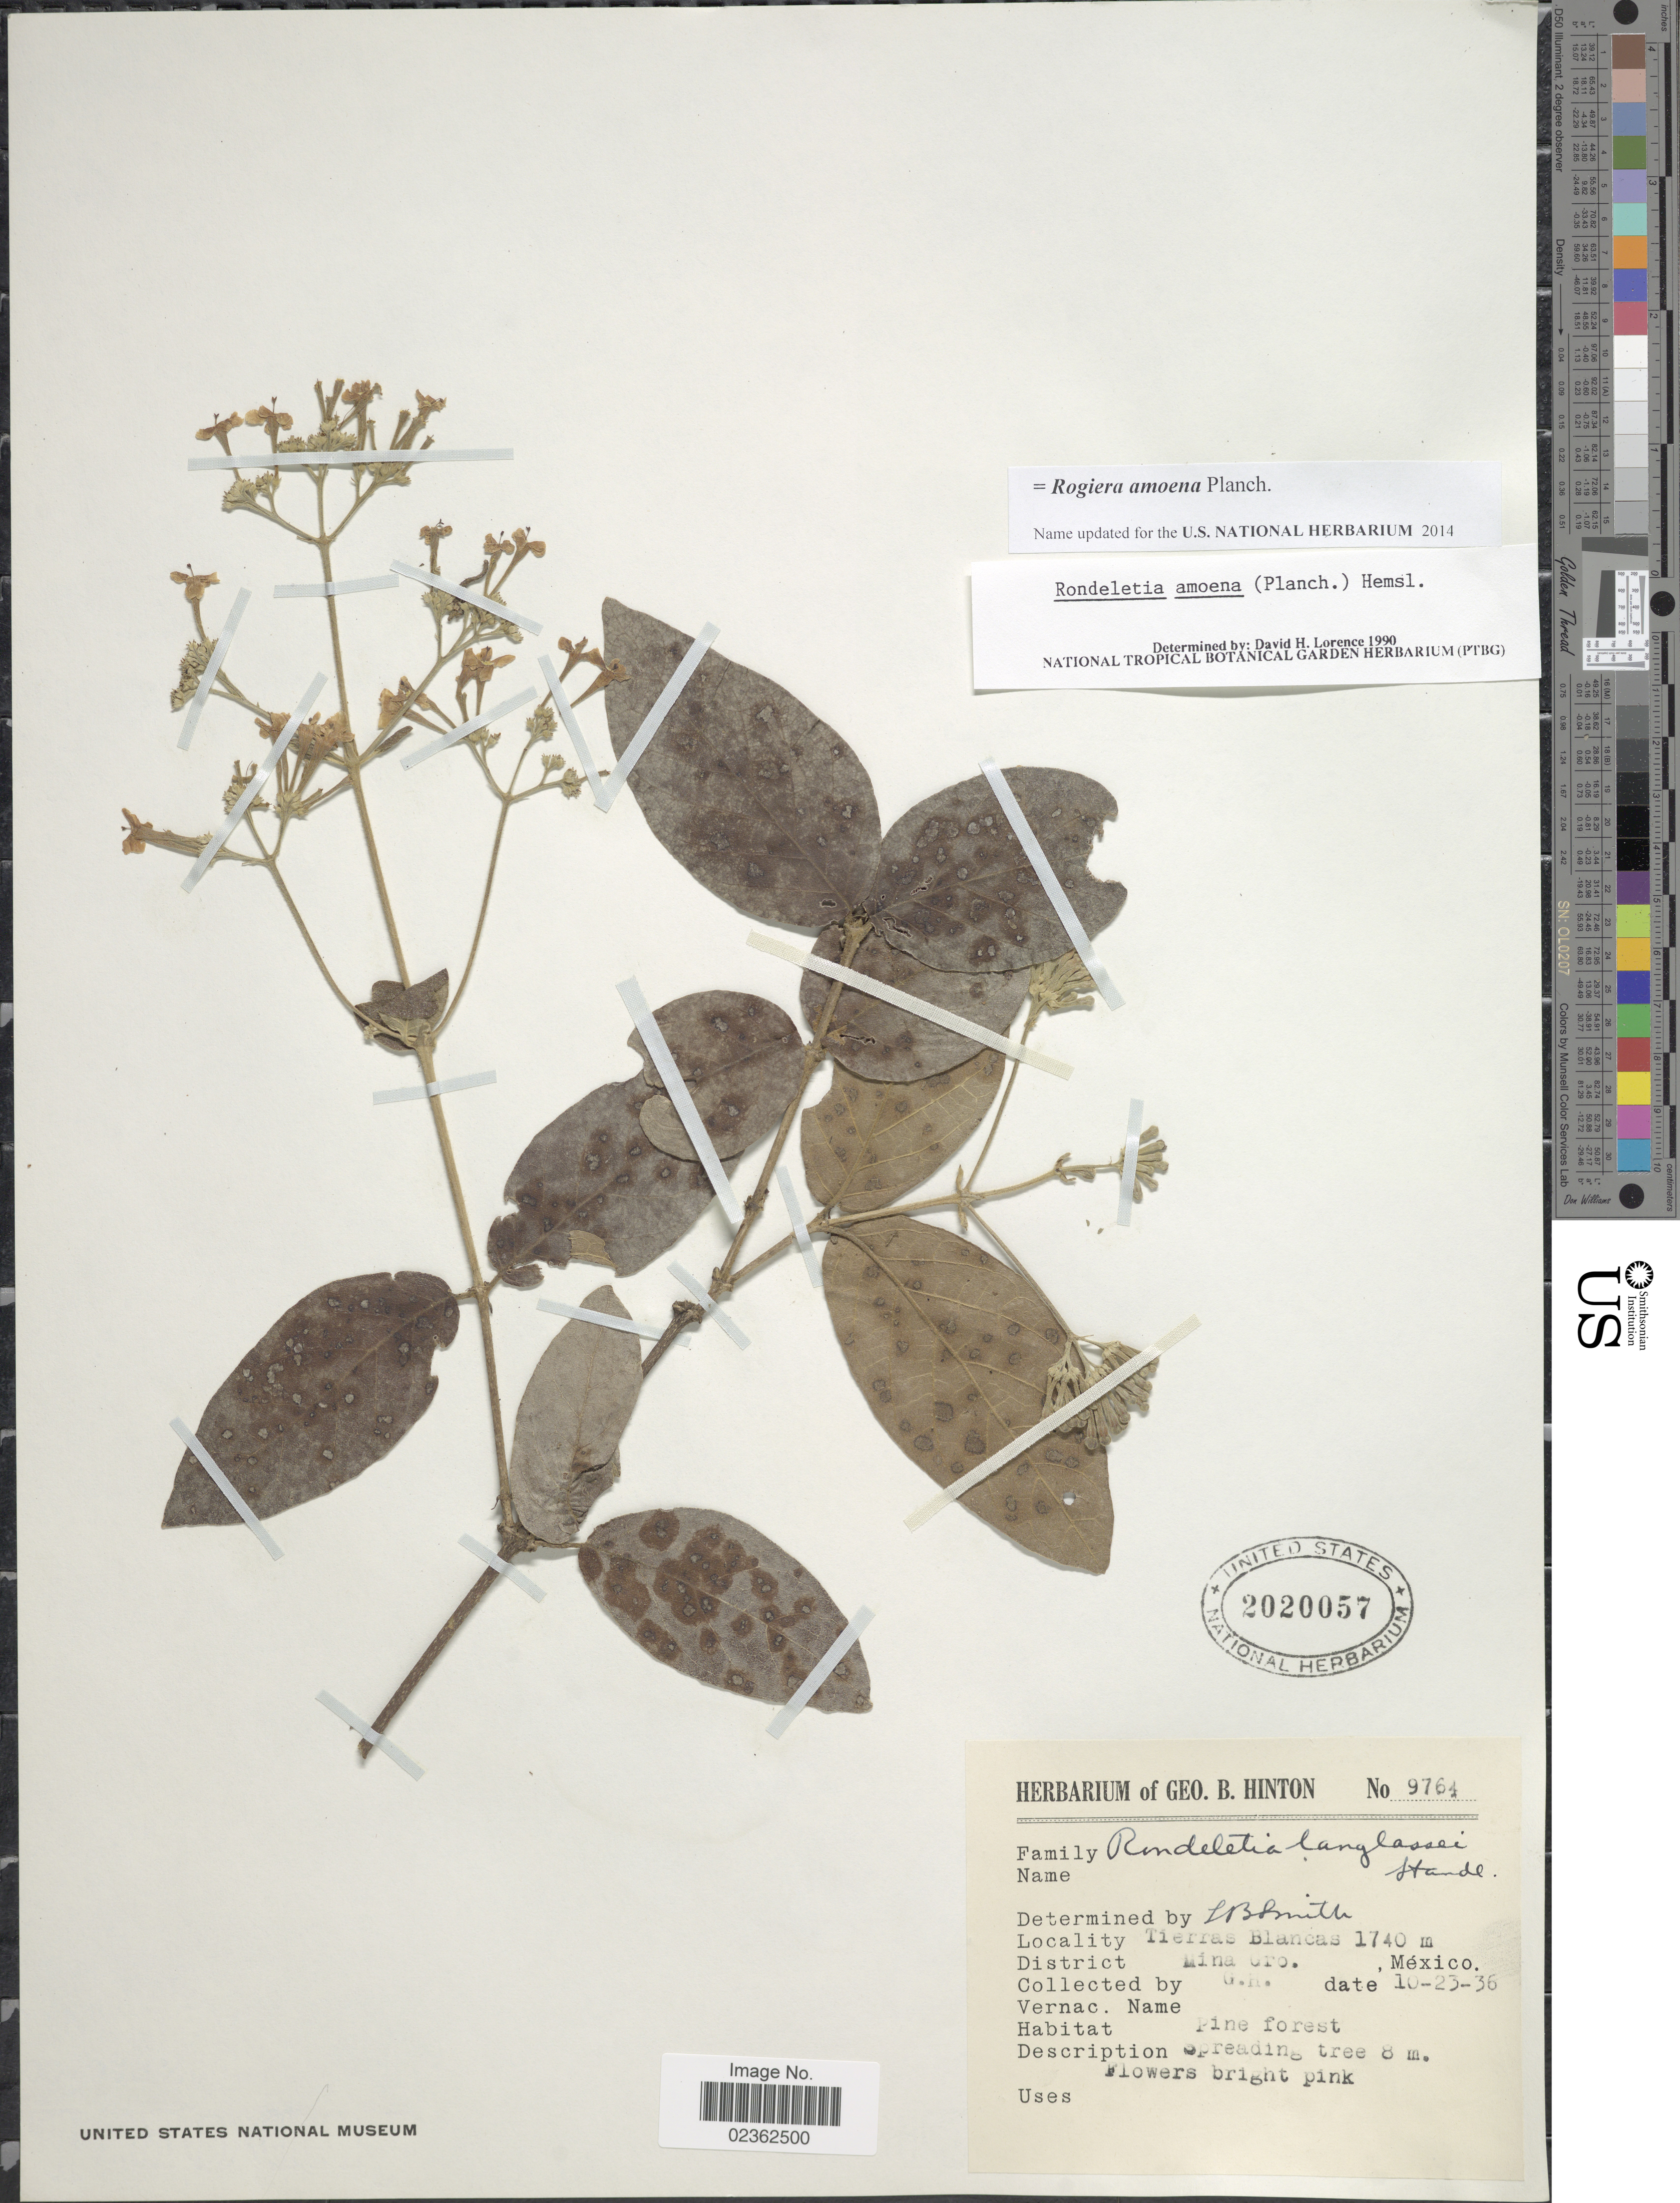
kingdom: Plantae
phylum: Tracheophyta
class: Magnoliopsida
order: Gentianales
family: Rubiaceae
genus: Rogiera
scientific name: Rogiera amoena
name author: Planch.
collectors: G. B. Hinton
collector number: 9764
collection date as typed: Transcribed d/m/y: 23/10/36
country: Mexico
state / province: Guerrero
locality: Tierras Blancas, District Mina.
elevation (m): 1740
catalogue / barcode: US 2020057